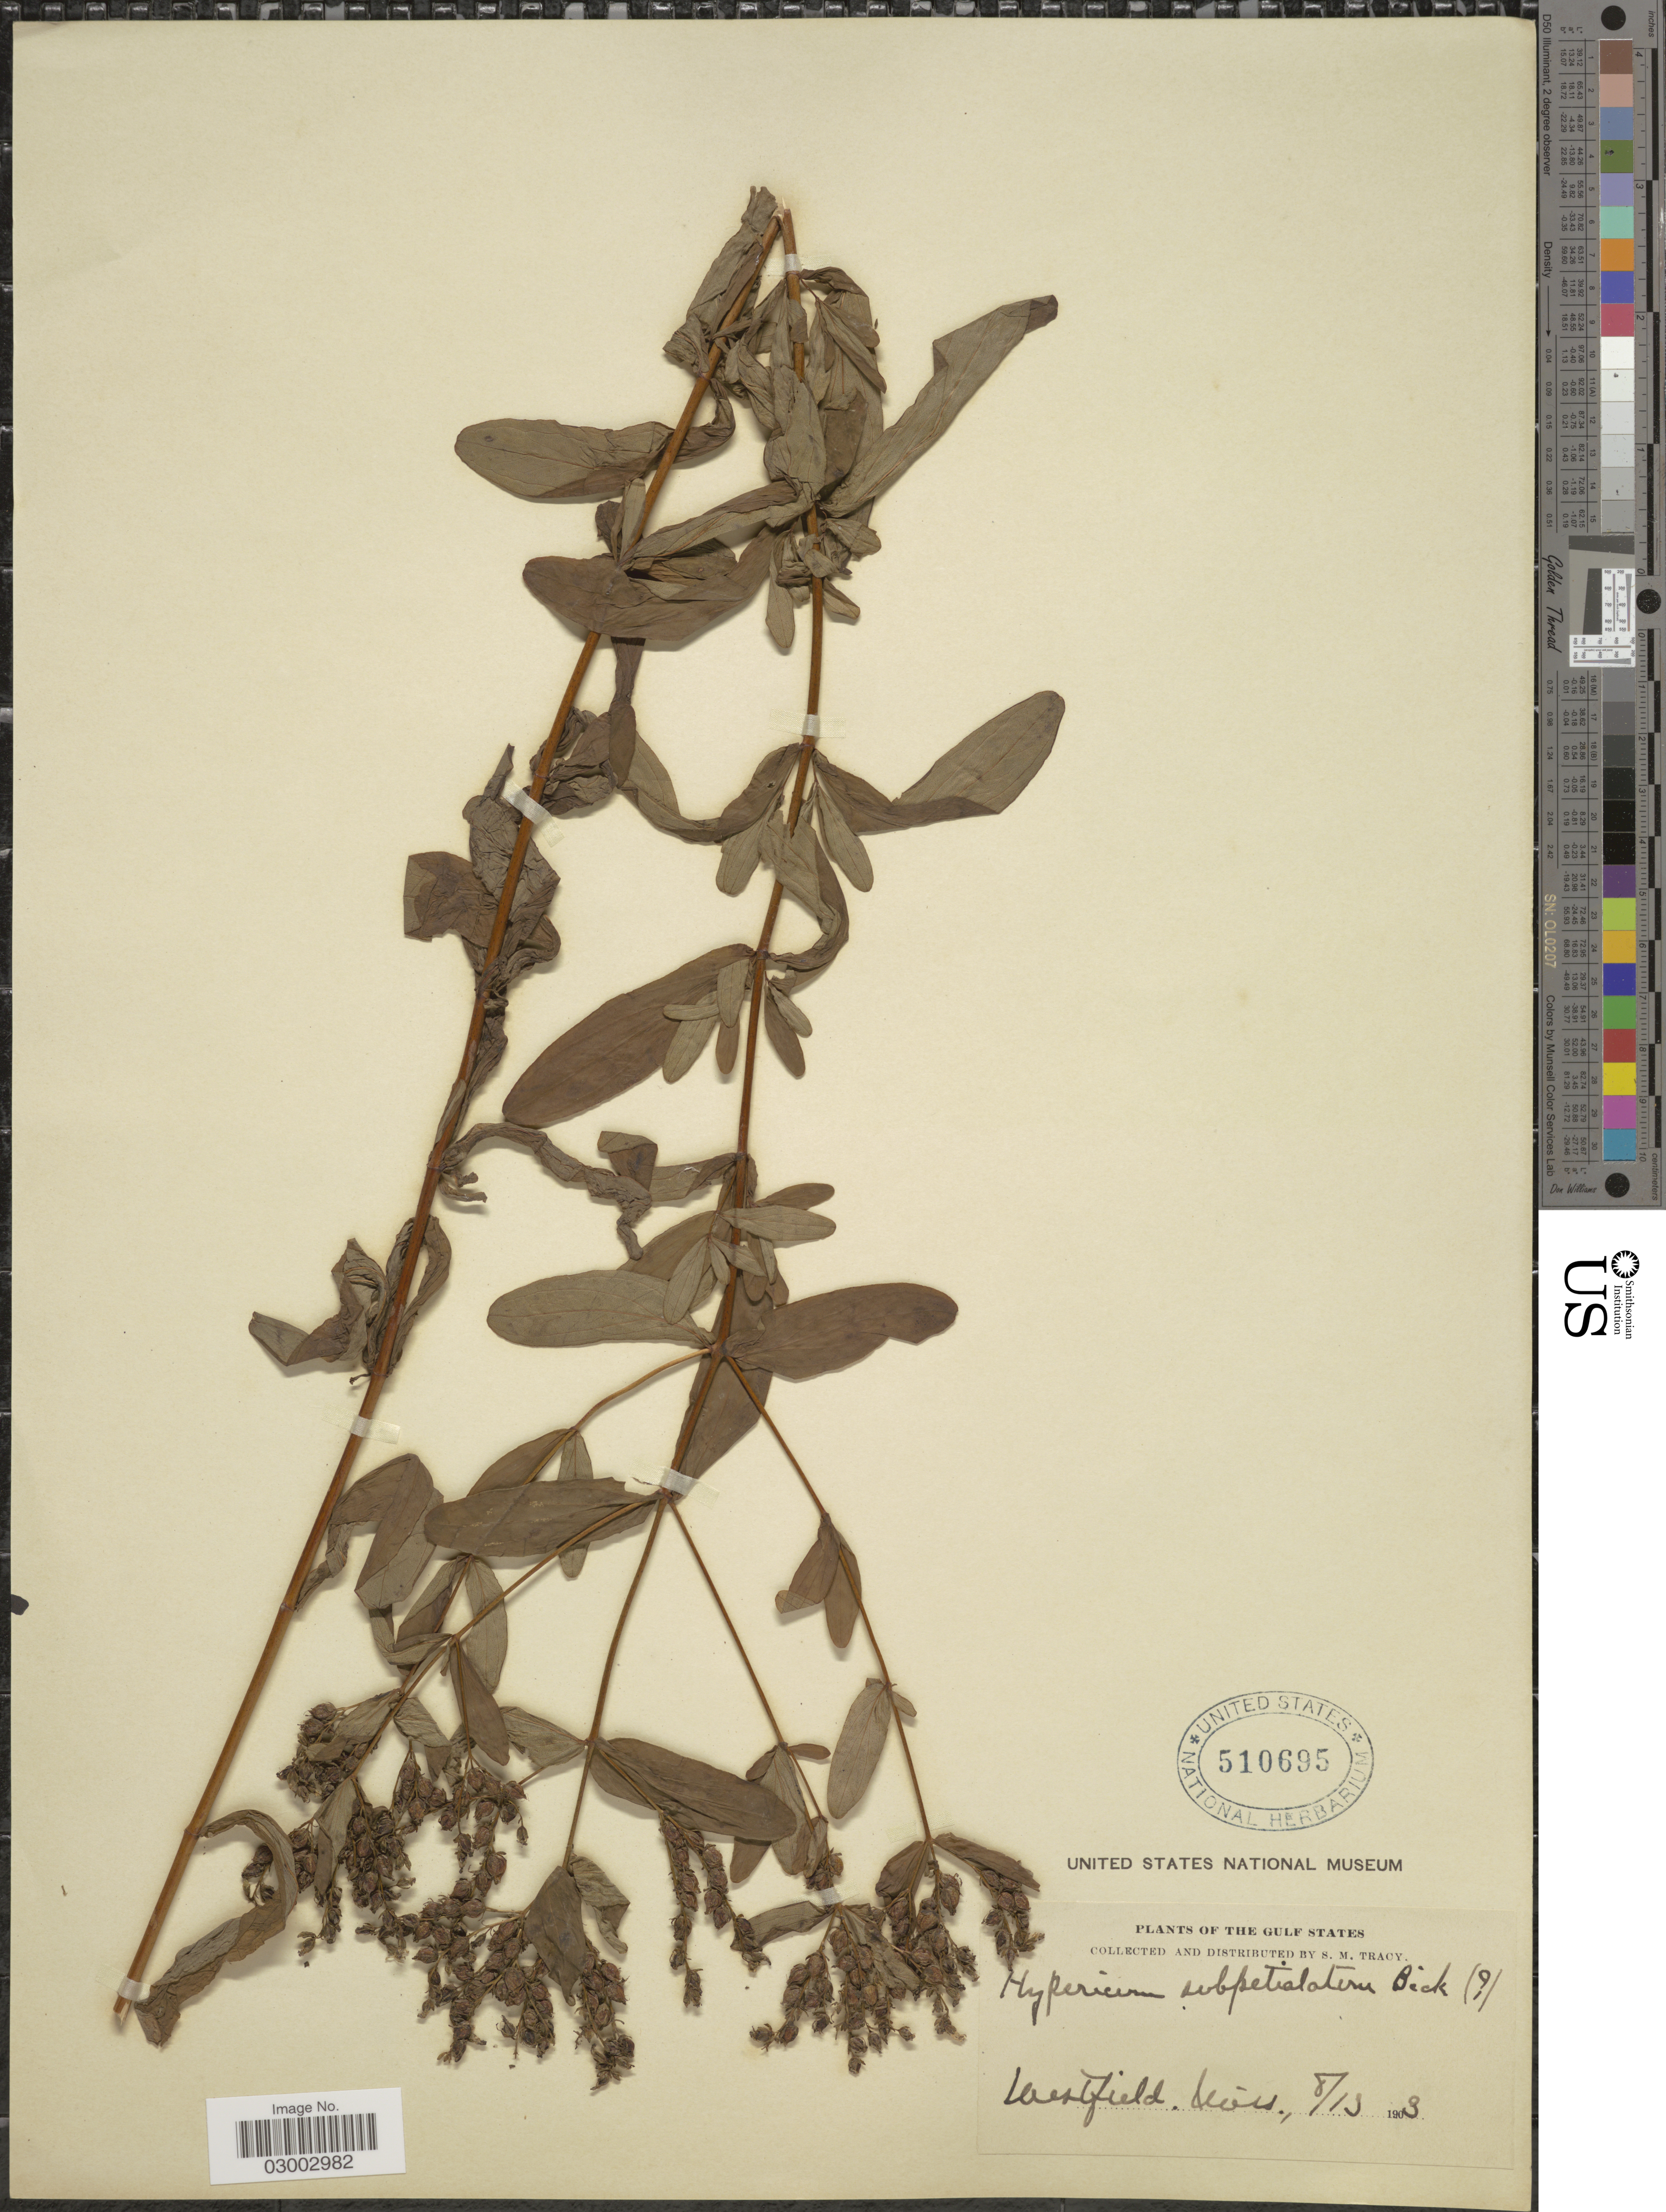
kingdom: Plantae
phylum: Tracheophyta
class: Magnoliopsida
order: Malpighiales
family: Hypericaceae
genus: Hypericum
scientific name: Hypericum subpetiolatum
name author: (E.P. Bicknell) Small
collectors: S. M. Tracy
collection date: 1903-08-13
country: United States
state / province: Mississippi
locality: The Gulf States. Westfield. Miss.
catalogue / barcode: US 510695